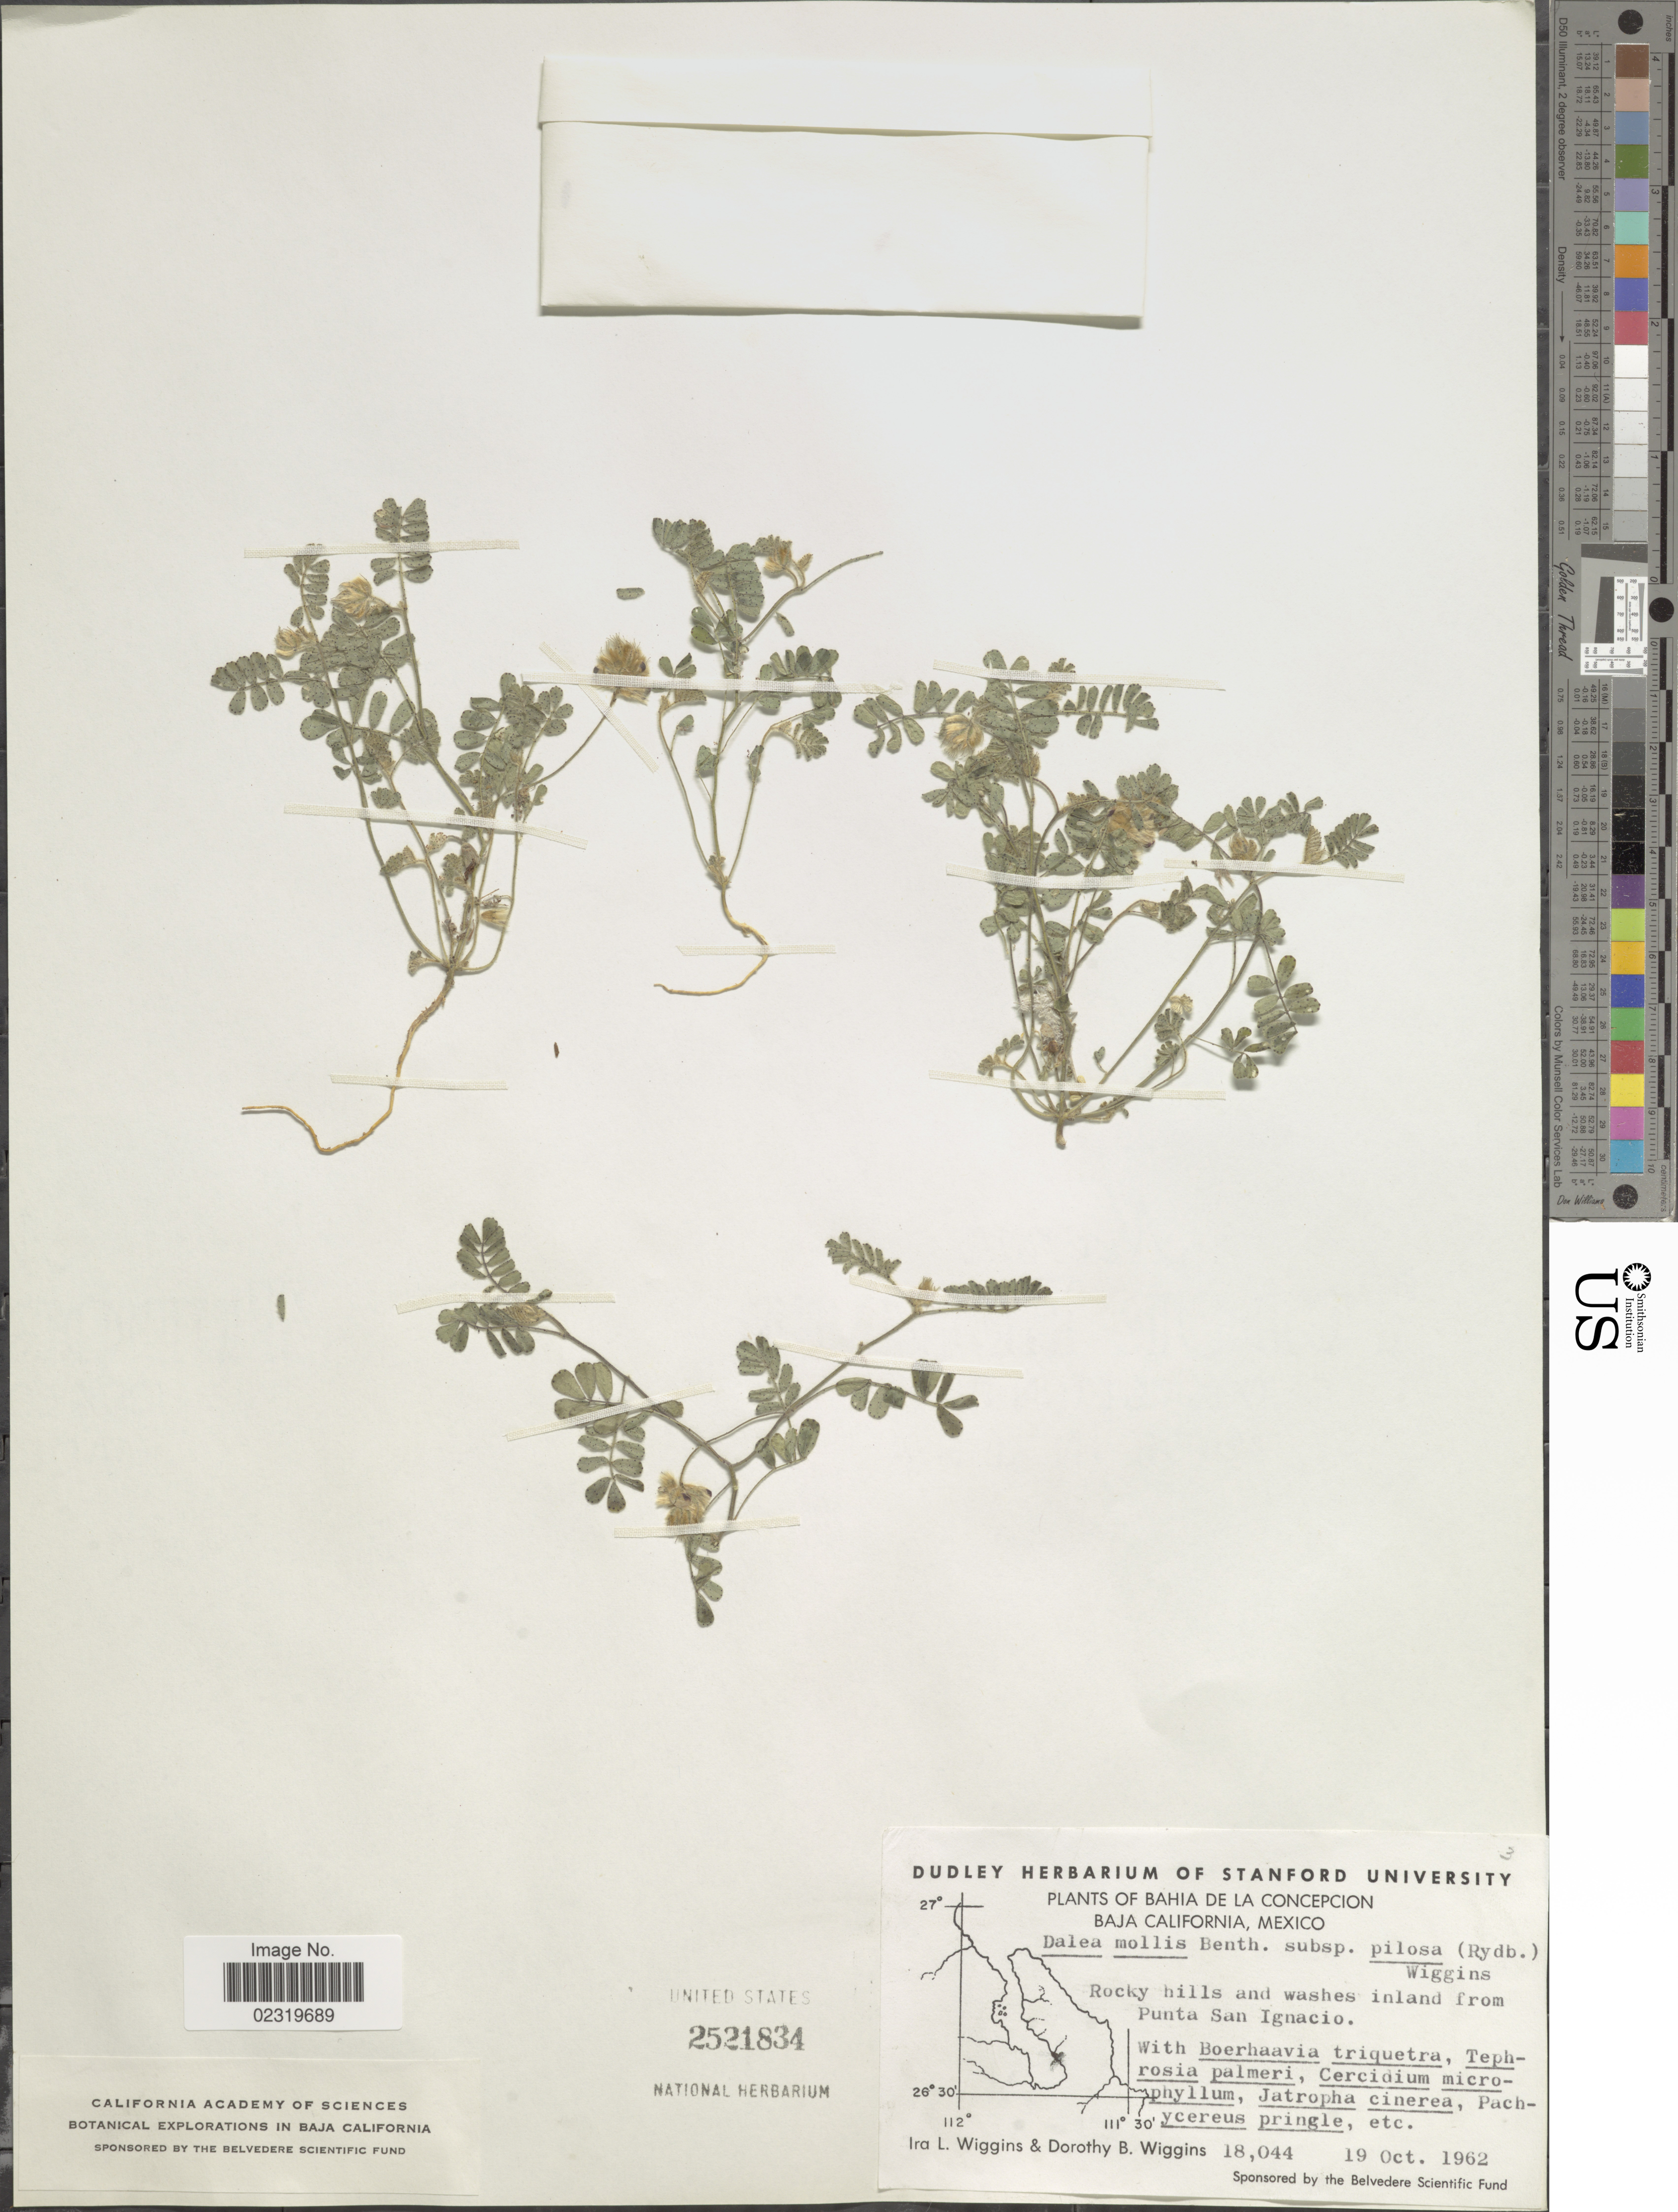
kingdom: Plantae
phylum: Tracheophyta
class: Magnoliopsida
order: Fabales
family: Fabaceae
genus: Dalea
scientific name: Dalea mollis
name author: Benth.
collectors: I. L. Wiggins & D. B. Wiggins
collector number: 18044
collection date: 1962-10-19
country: Mexico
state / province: Baja California Sur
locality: Bahia de la Concepcion, inland from Punta San Ignacio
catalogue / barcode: US 2521834